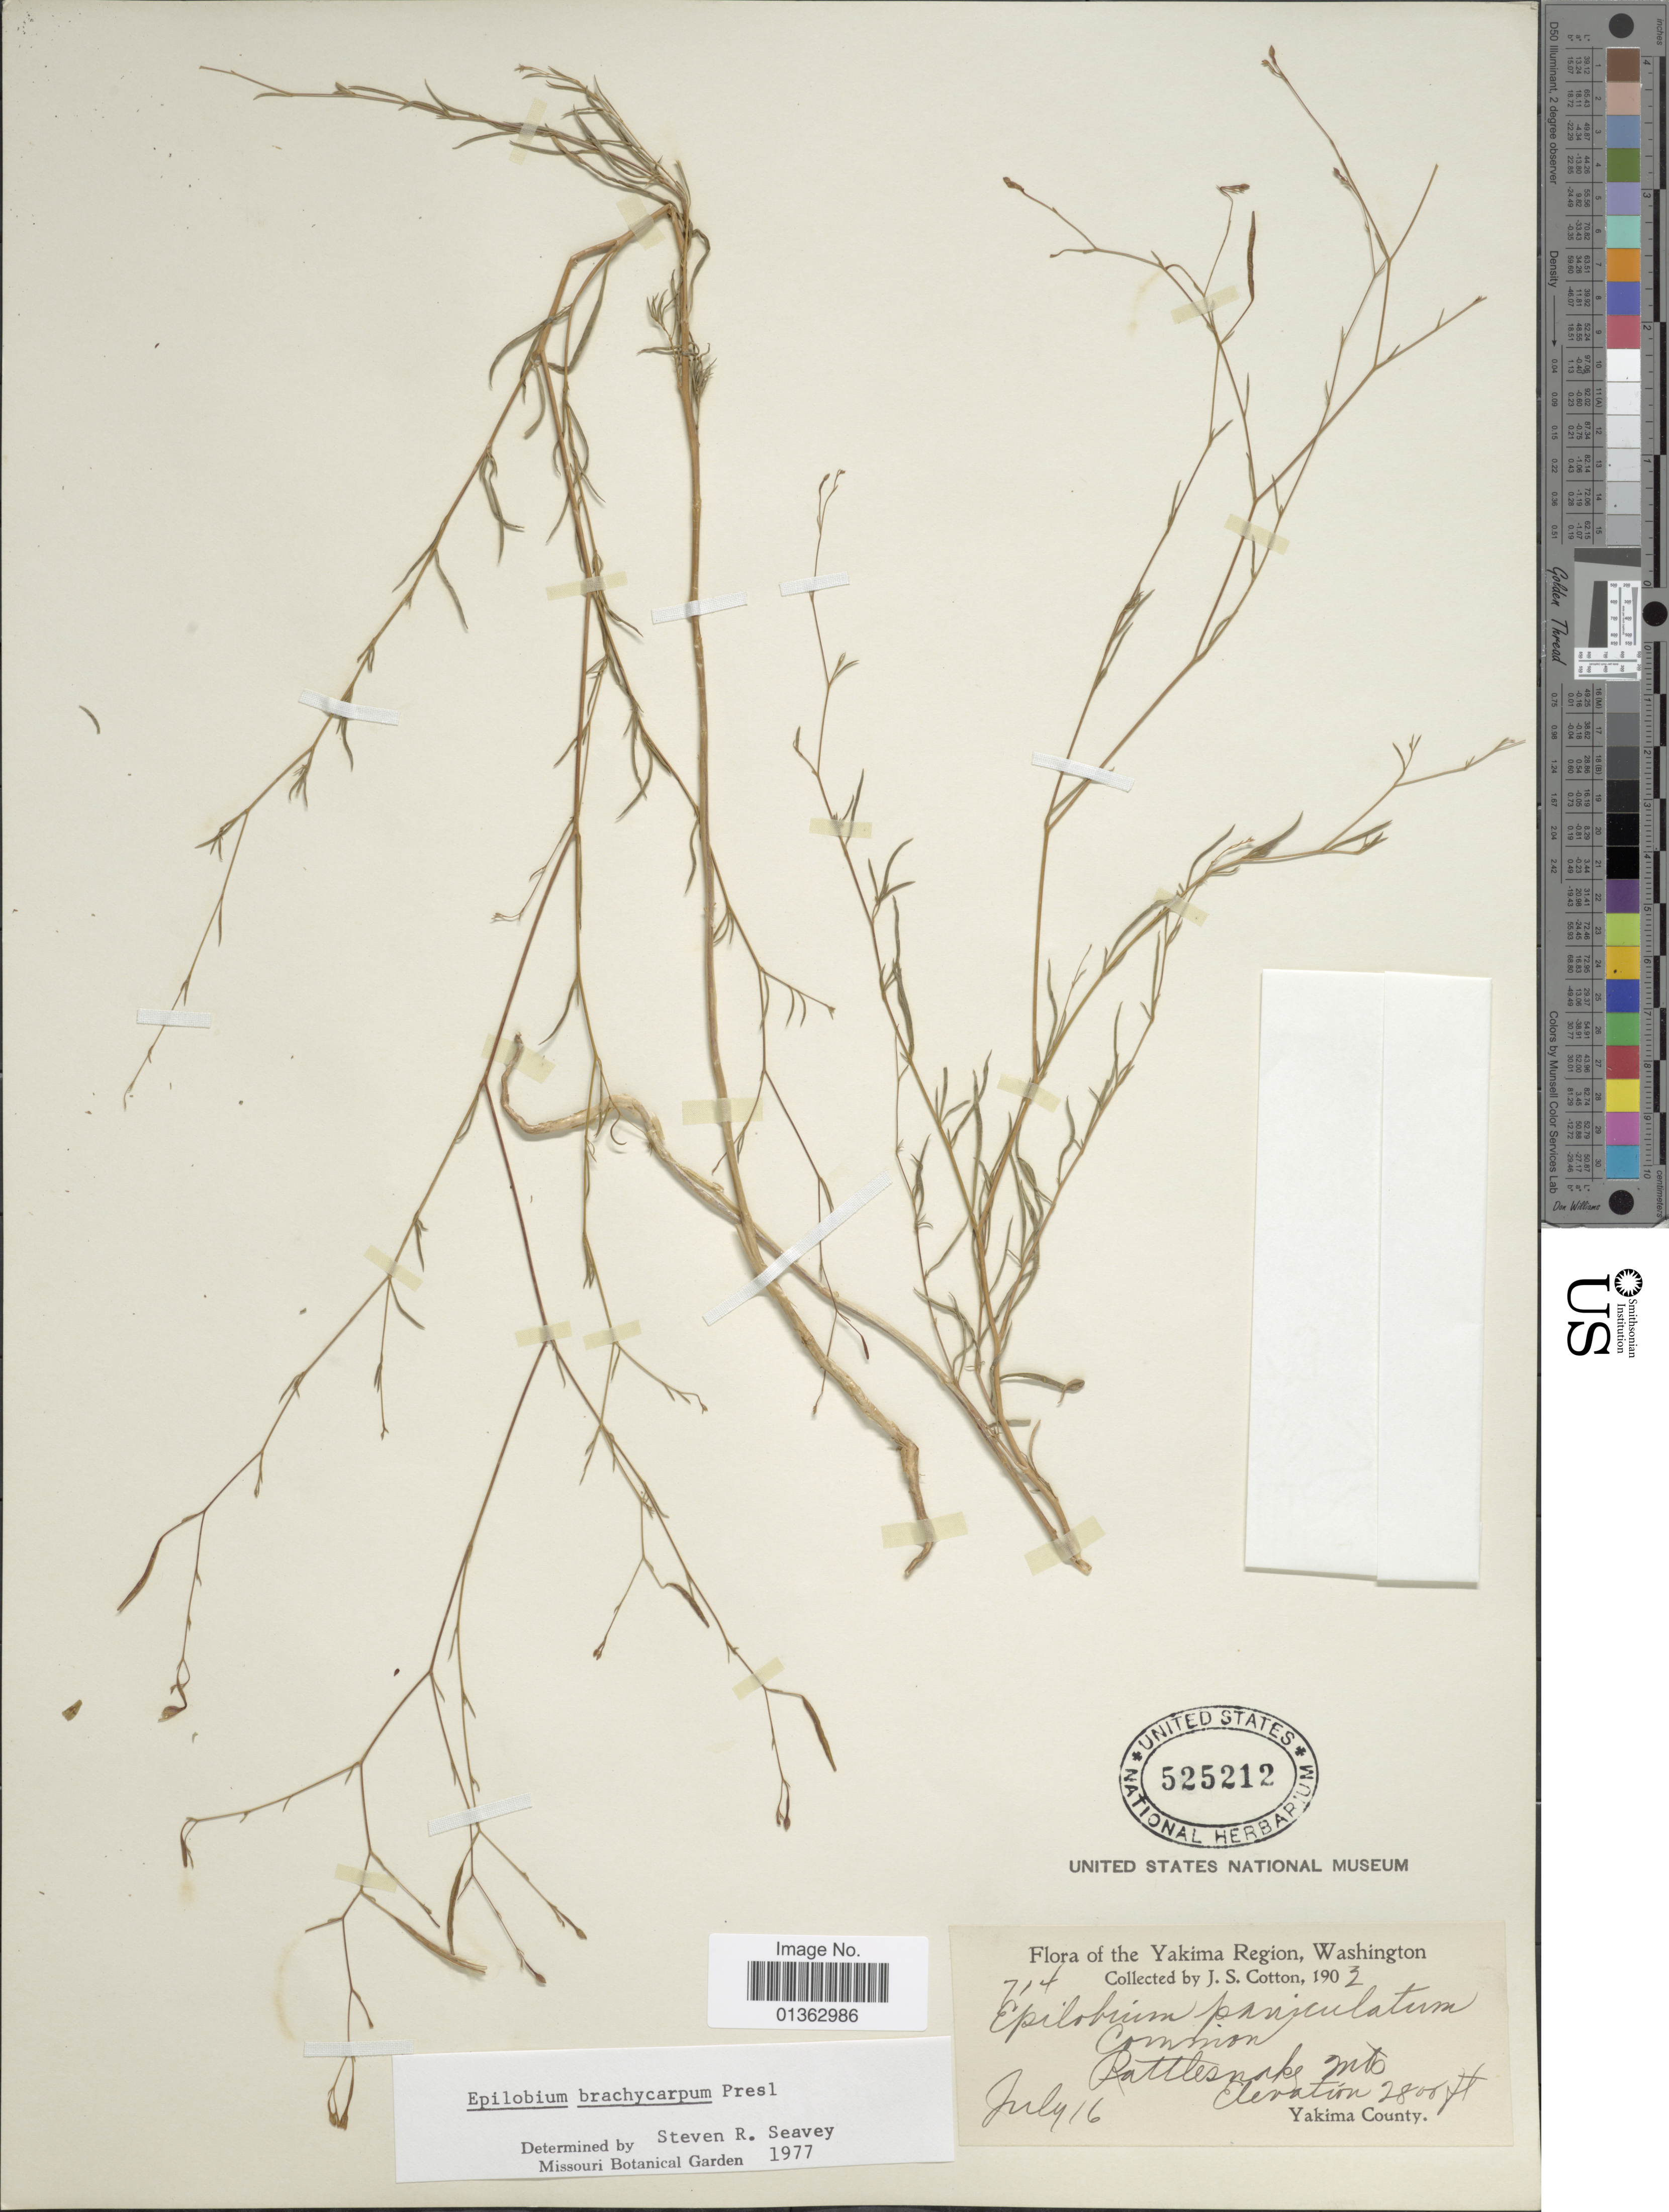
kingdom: Plantae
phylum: Tracheophyta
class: Magnoliopsida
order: Myrtales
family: Onagraceae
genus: Epilobium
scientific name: Epilobium brachycarpum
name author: C. Presl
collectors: J. S. Cotton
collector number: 714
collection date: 1903-07-16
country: United States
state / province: Washington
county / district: Yakima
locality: Yakima Region. Rattlesnake Mts.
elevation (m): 853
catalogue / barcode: US 525212